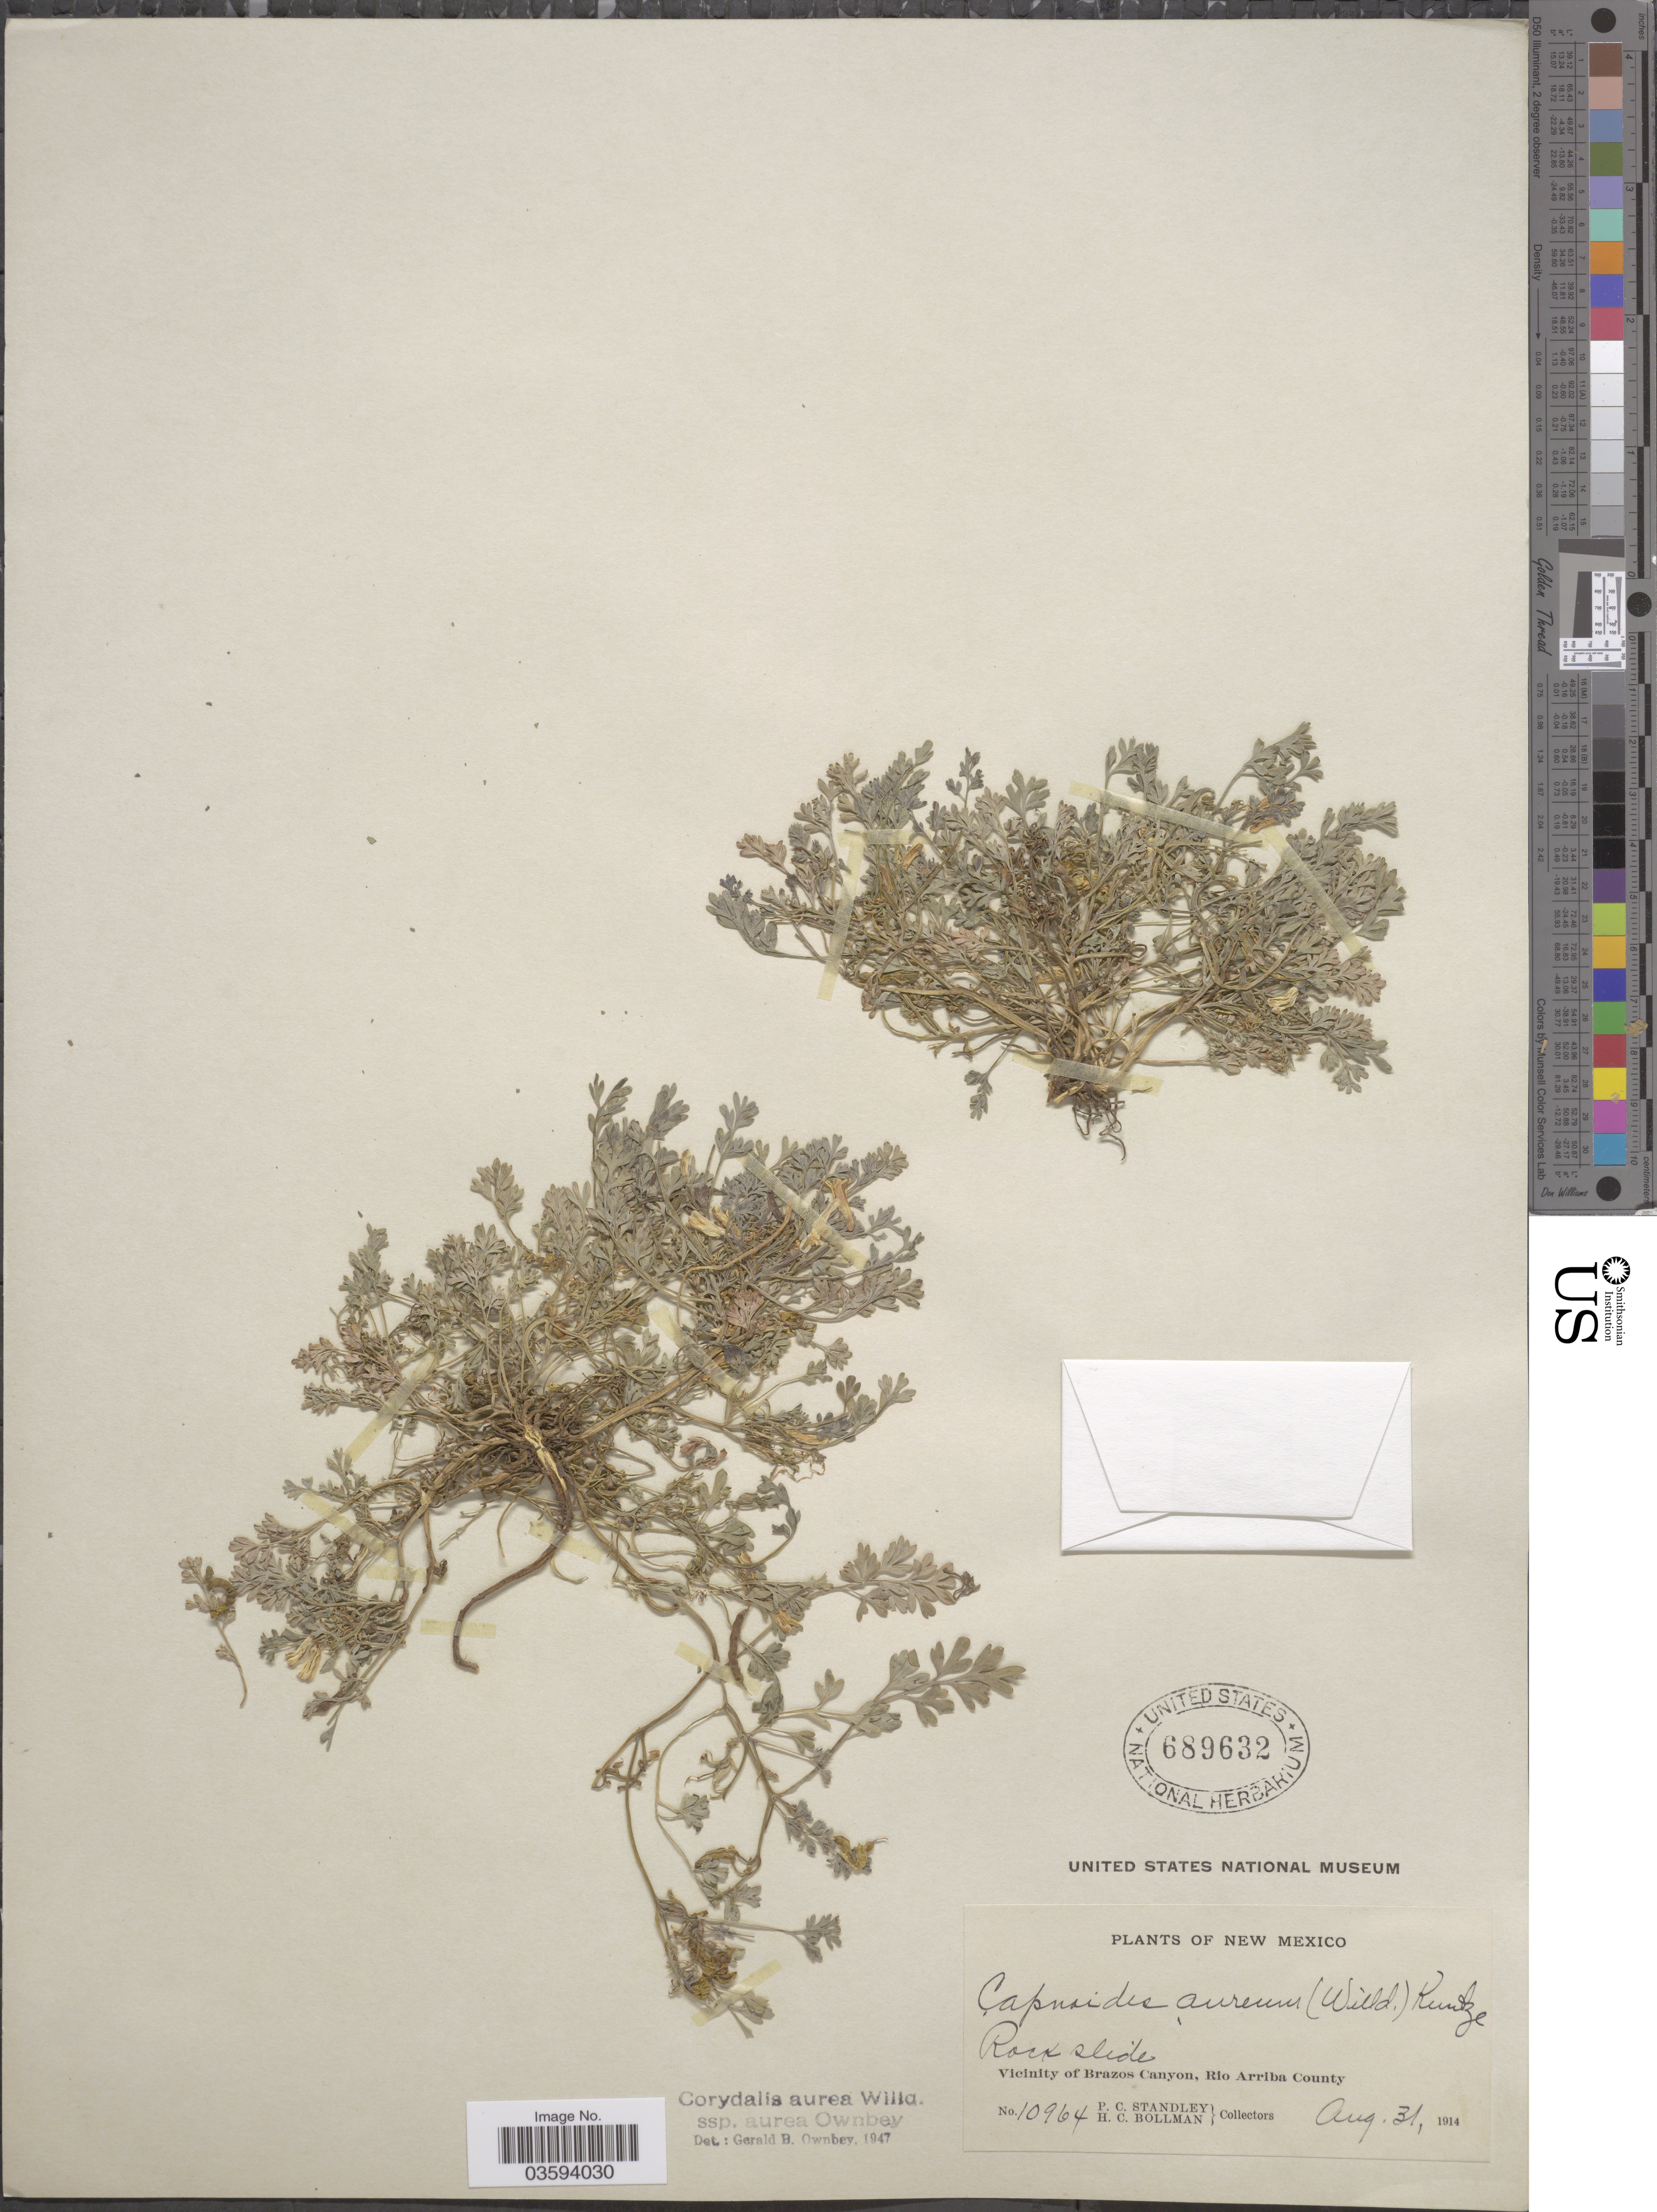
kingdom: Plantae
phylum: Tracheophyta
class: Magnoliopsida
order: Ranunculales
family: Papaveraceae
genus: Corydalis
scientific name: Corydalis aurea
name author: Willd.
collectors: P. C. Standley & H. C. Bollman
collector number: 10964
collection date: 1914-08-31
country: United States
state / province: New Mexico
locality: Rock slide. Vicinity of Brazos Canyon, Rio Arriba County.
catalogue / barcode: US 689632